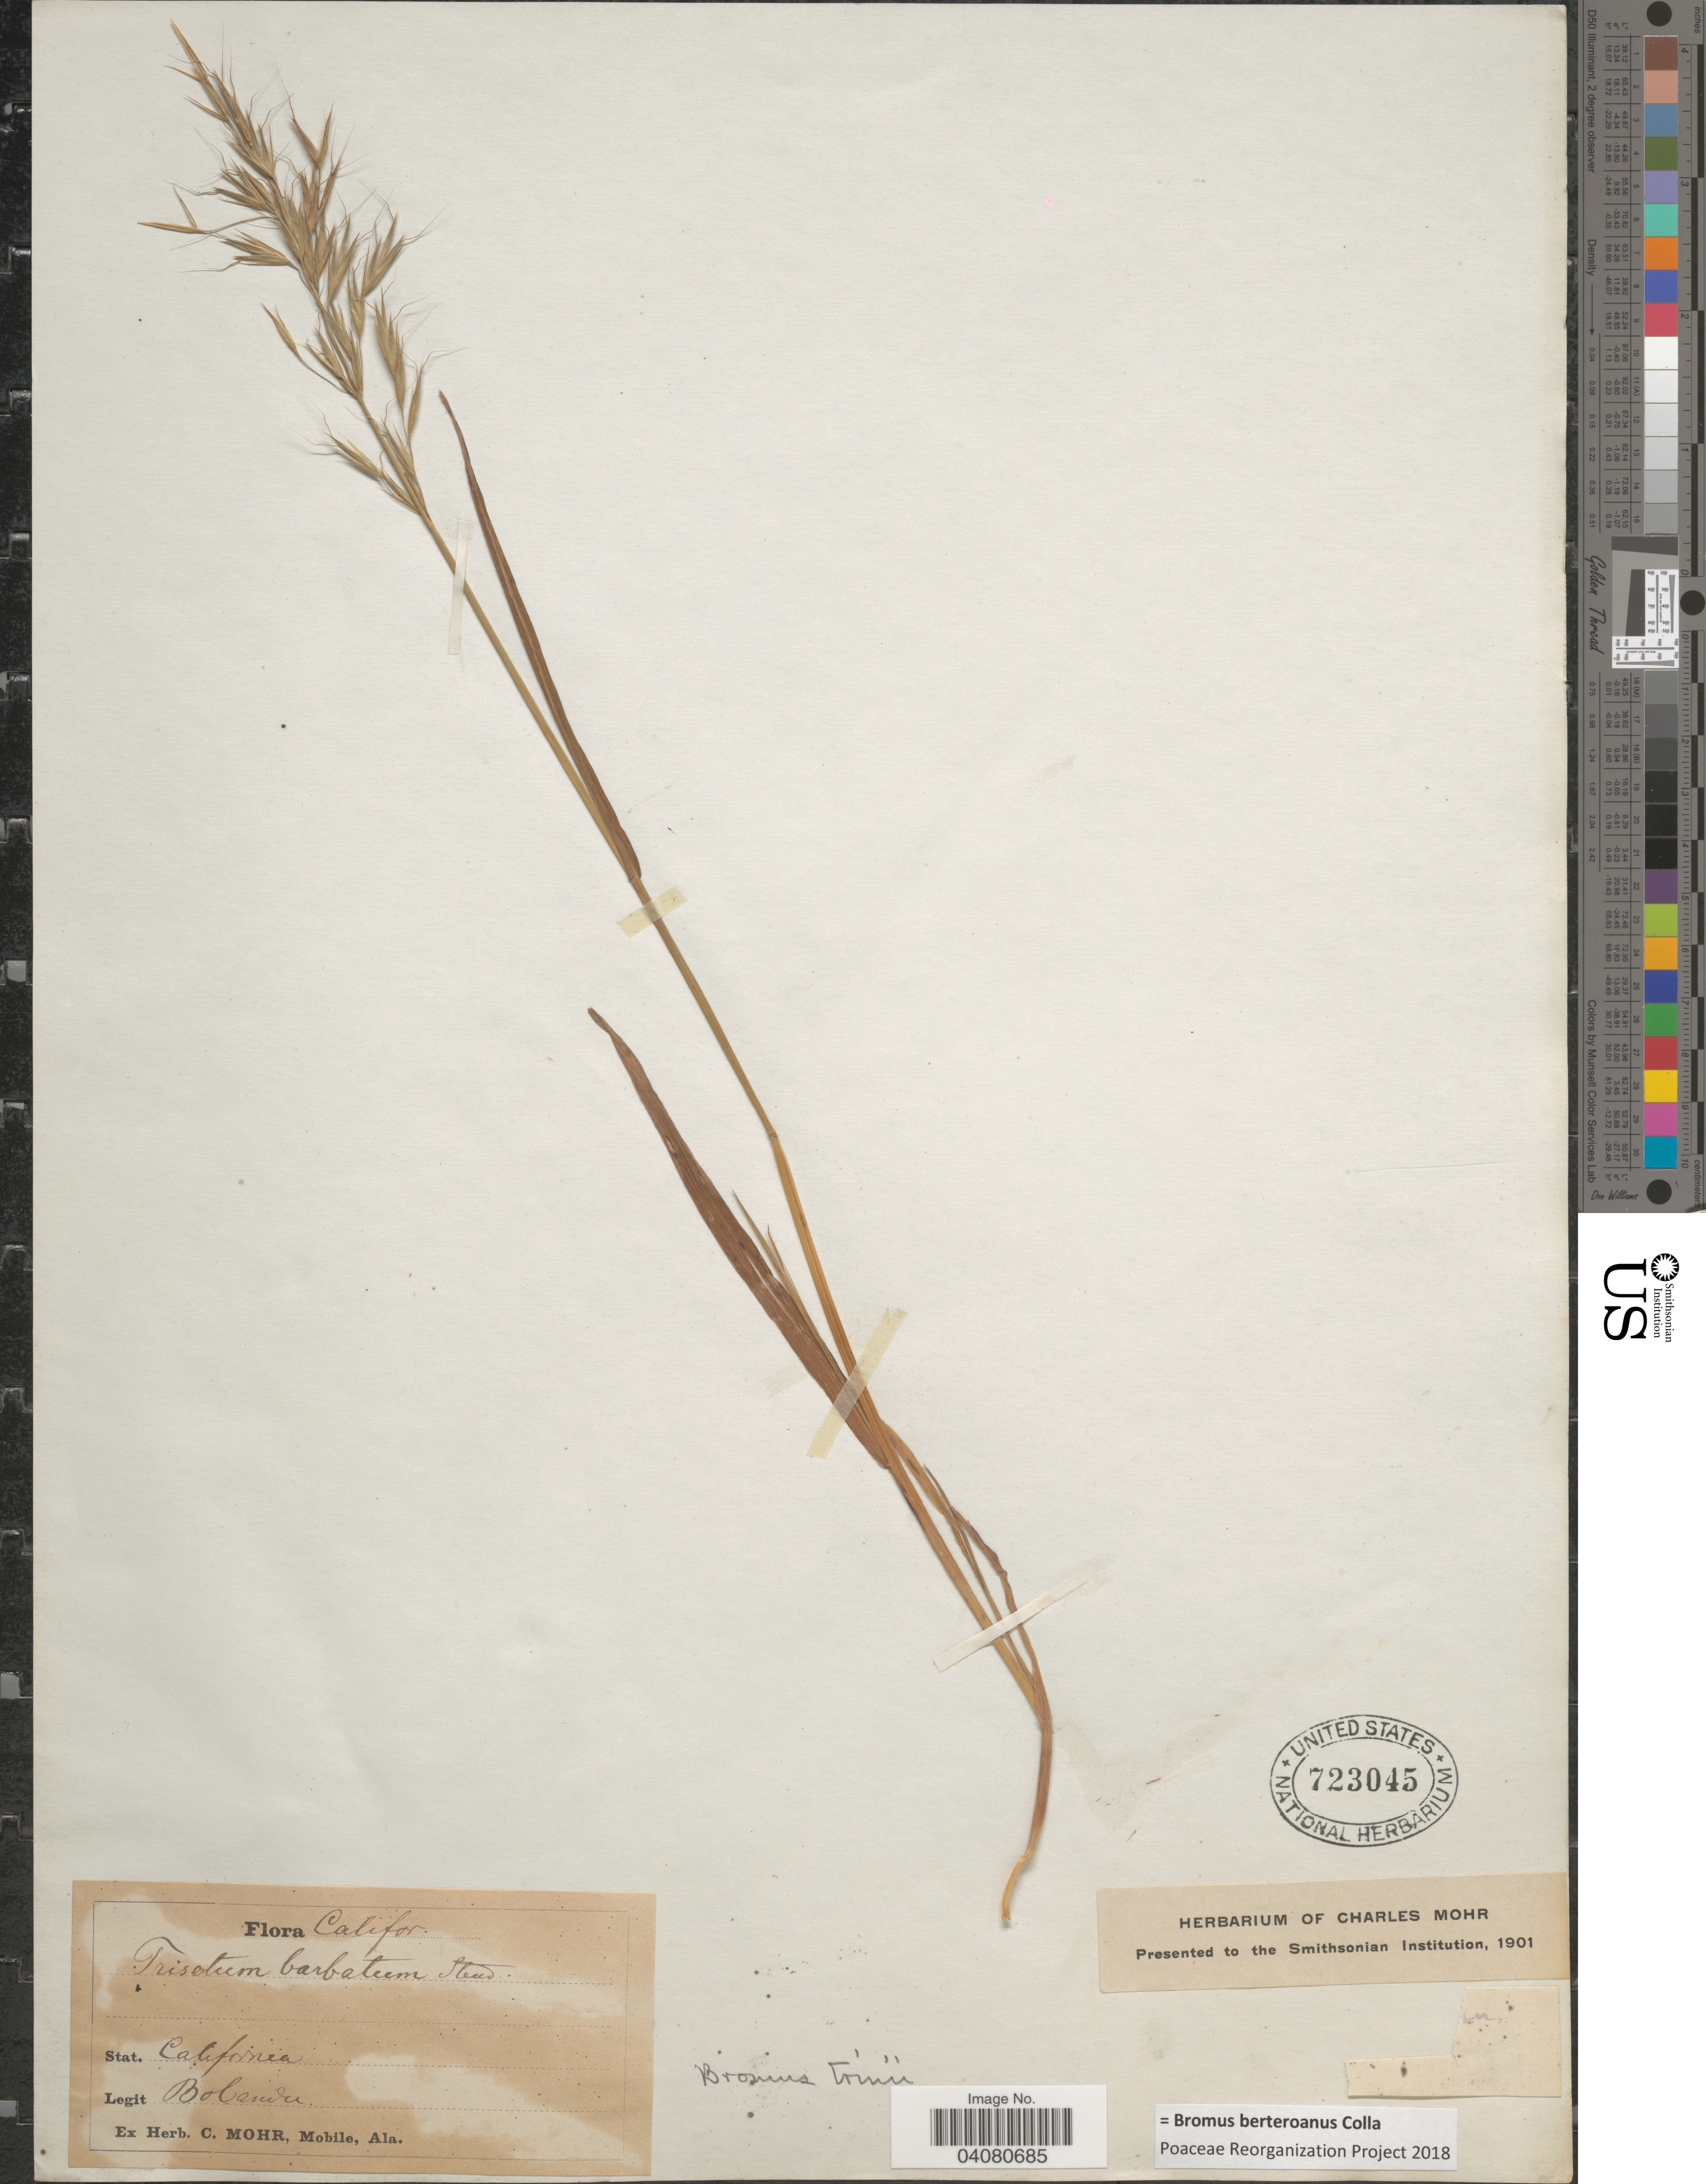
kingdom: Plantae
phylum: Tracheophyta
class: Liliopsida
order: Poales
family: Poaceae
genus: Bromus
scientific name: Bromus berteroanus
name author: Colla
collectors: -. Bolander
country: United States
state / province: California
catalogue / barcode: US 723045